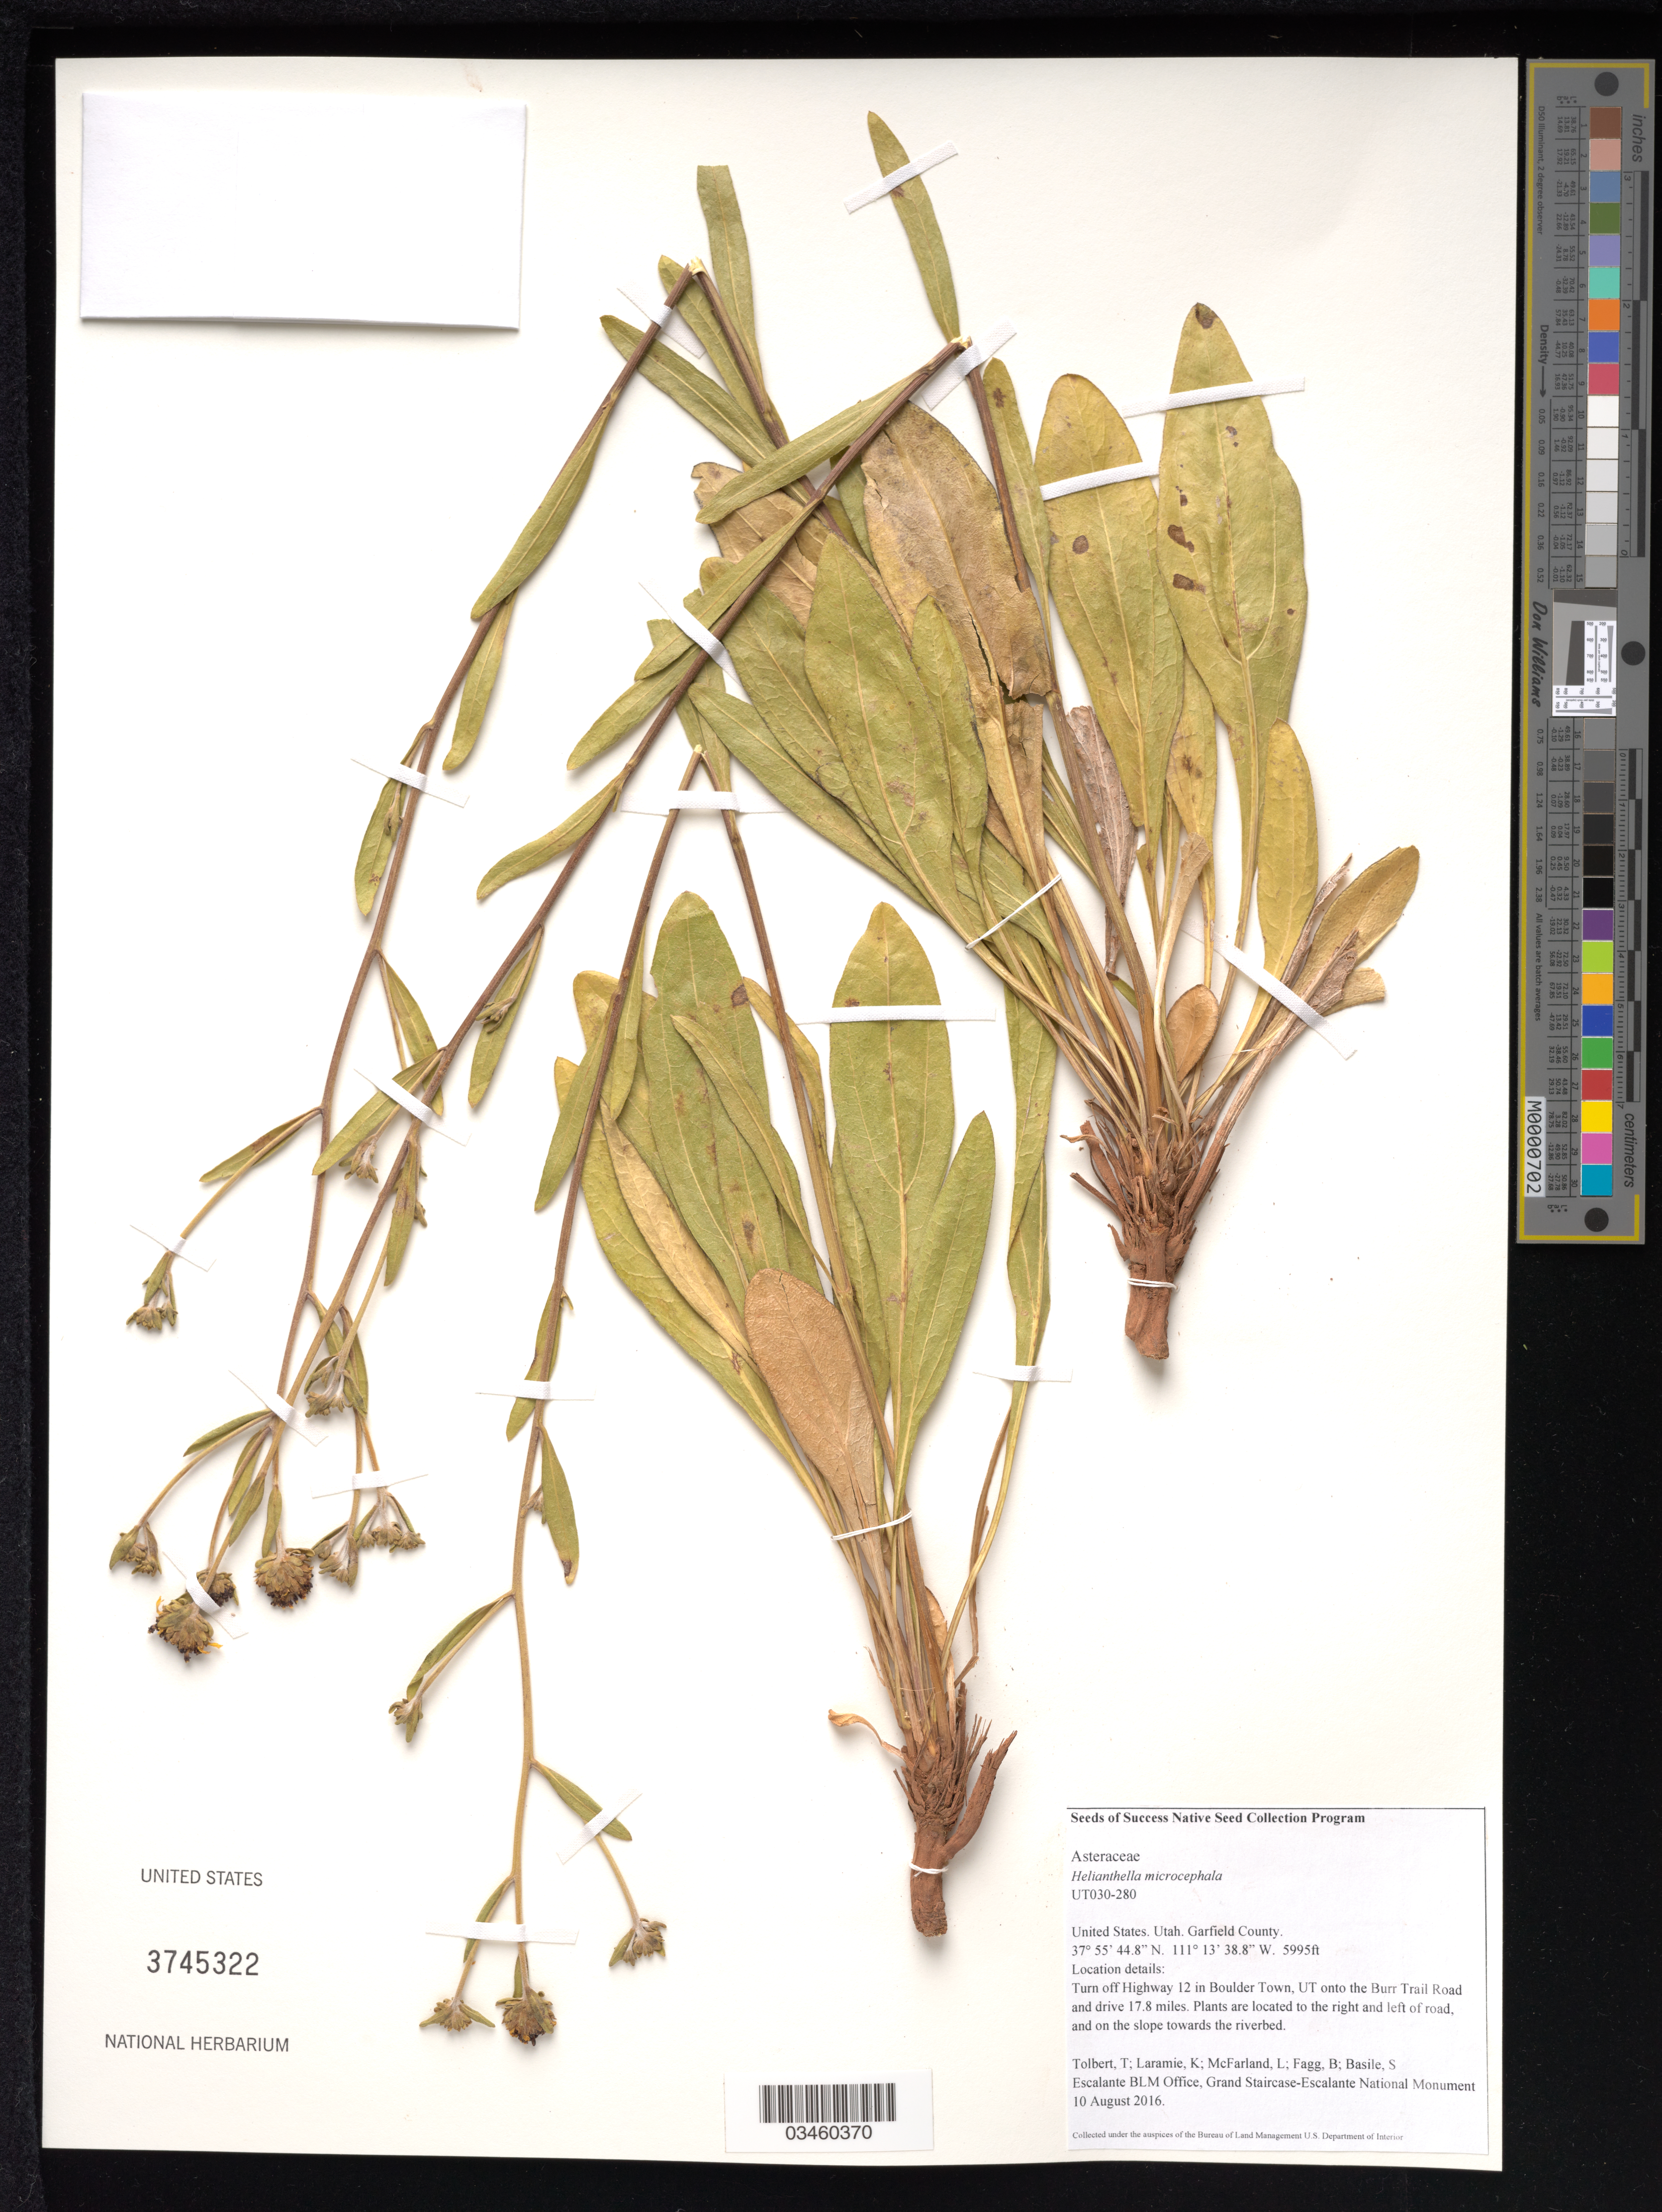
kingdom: Plantae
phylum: Tracheophyta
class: Magnoliopsida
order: Asterales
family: Asteraceae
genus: Helianthella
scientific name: Helianthella microcephala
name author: (A. Gray) A. Gray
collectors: T. Tolbert, K. Laramie, L. McFarland, B. Fagg & S. Basile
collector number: UT030-280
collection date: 2016-08-10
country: United States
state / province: Utah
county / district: Garfield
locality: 17.8 mi. on Burr Trail Road.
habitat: Slope towards riverbed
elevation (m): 1827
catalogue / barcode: US 3745322